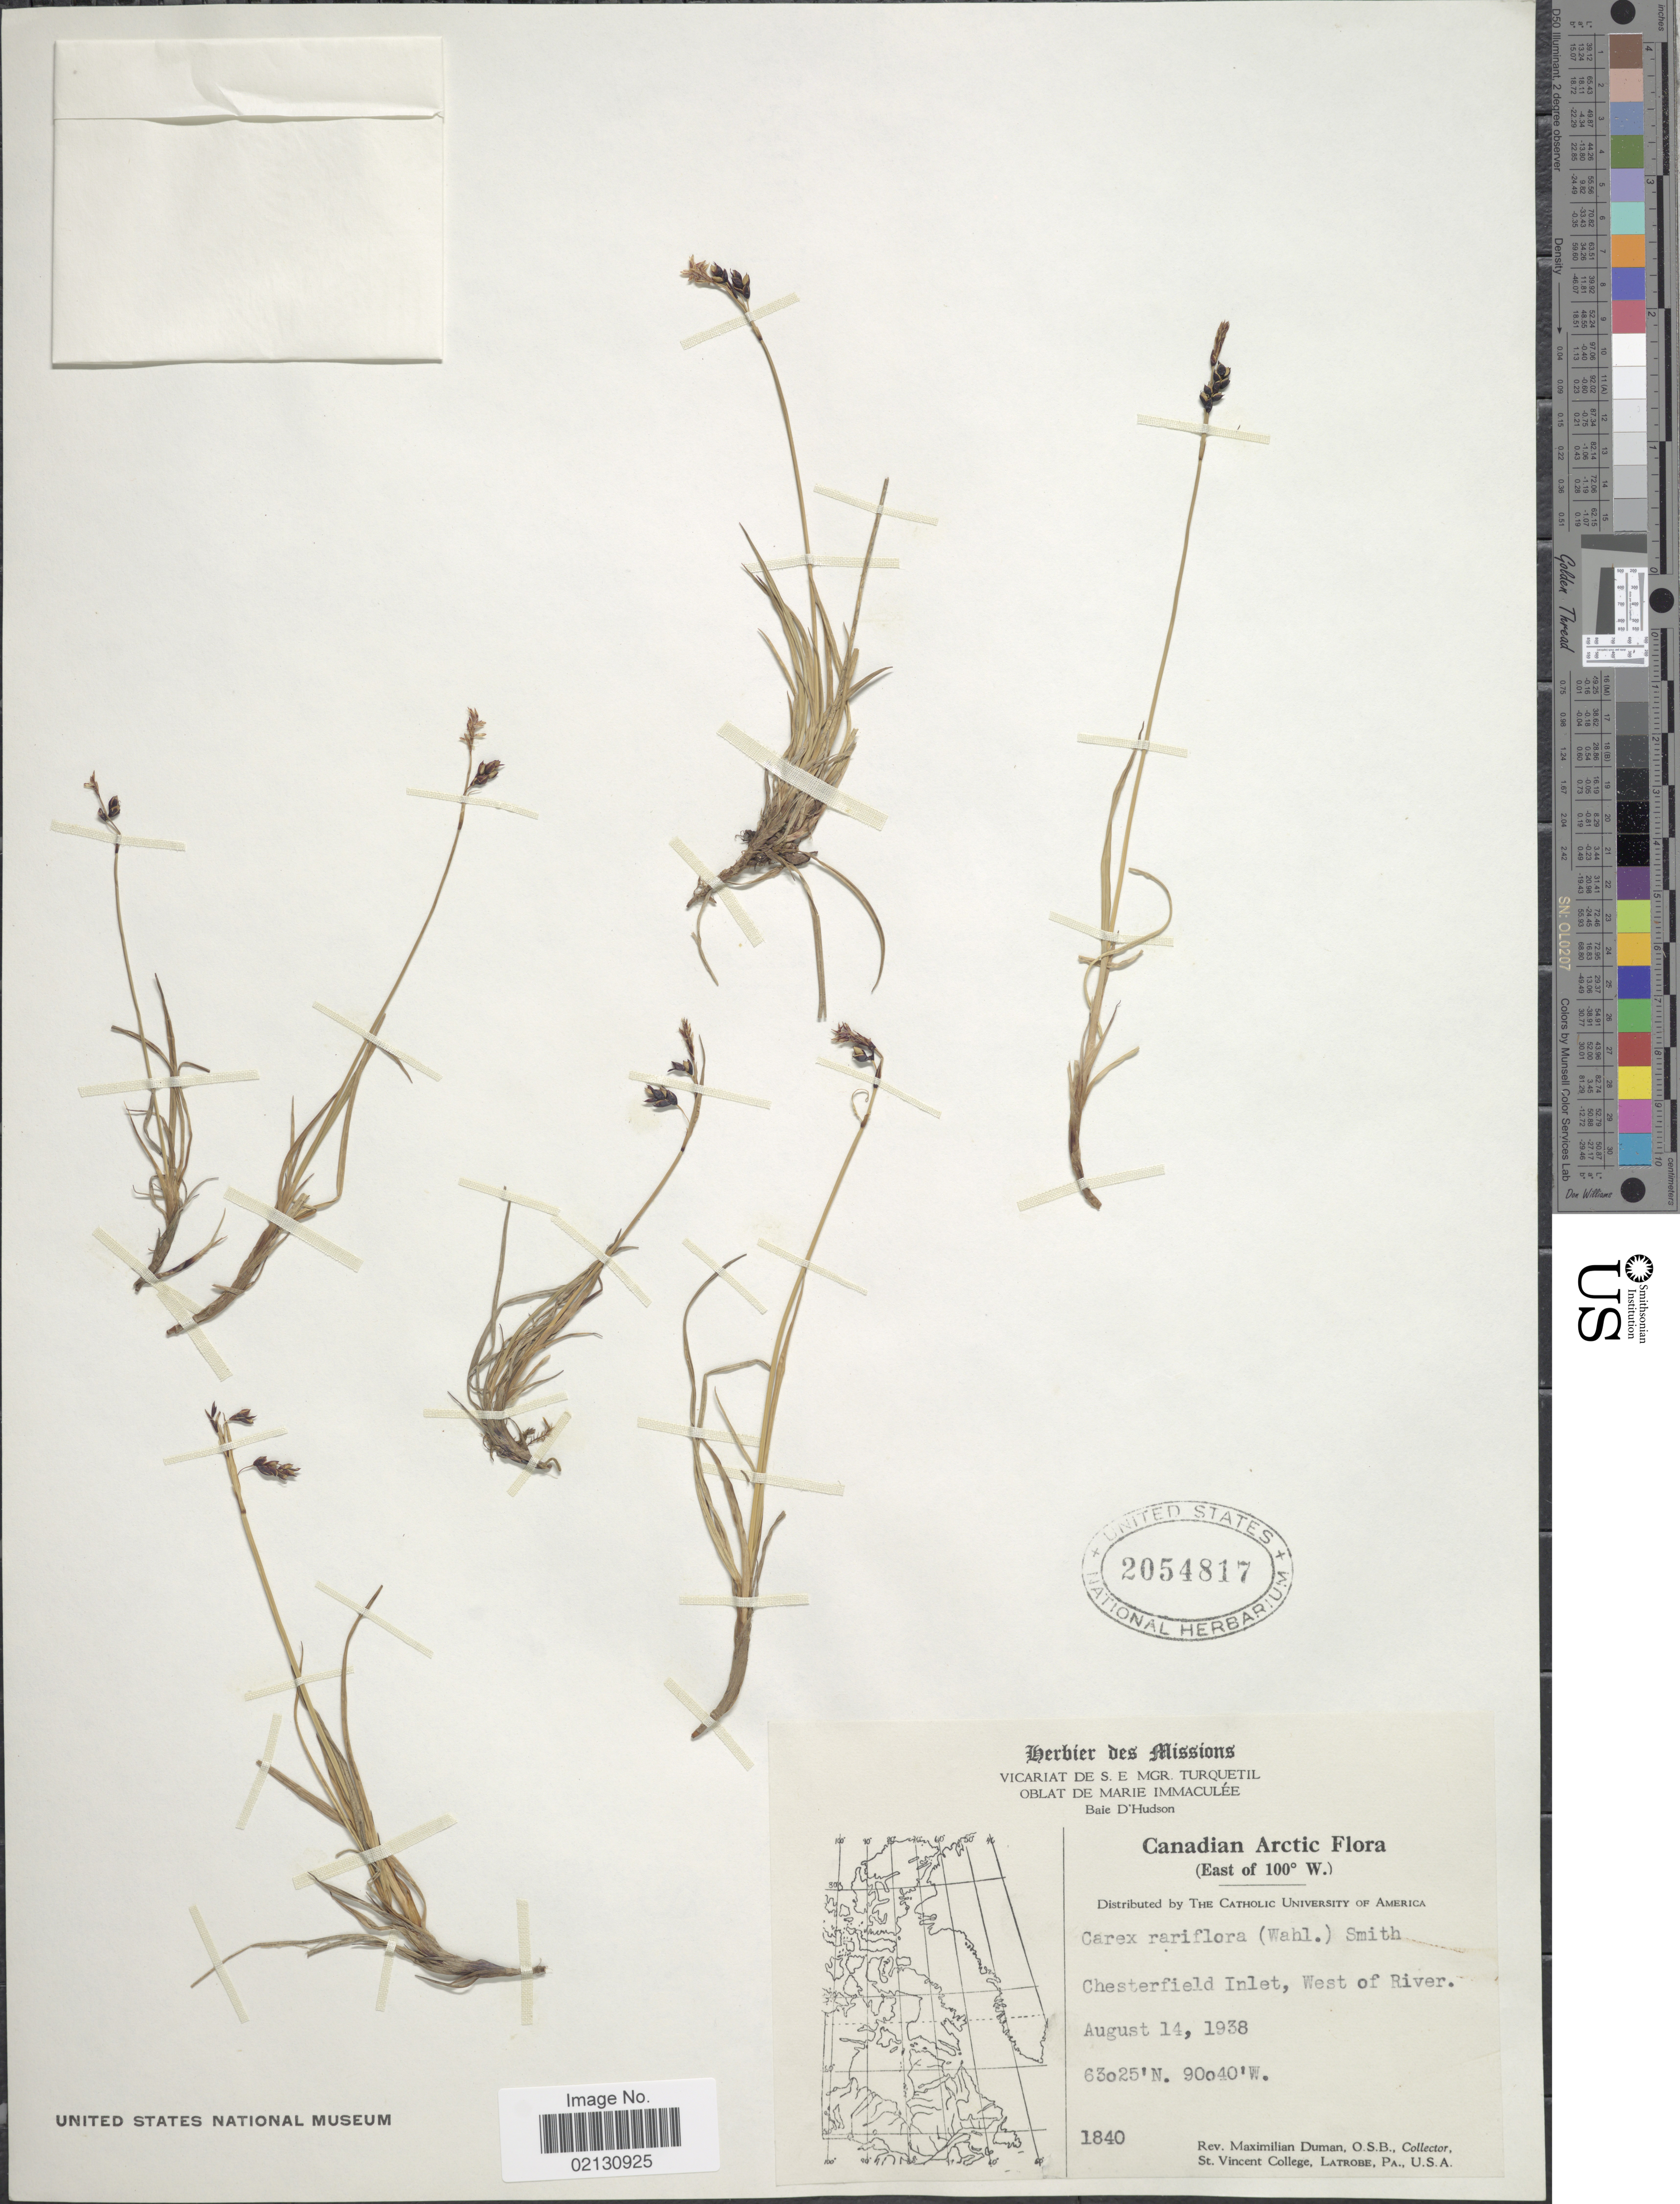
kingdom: Plantae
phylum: Tracheophyta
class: Liliopsida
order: Poales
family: Cyperaceae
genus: Carex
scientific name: Carex rariflora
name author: (Wahlenb.) Sm.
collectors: M. Duman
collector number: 1840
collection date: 1938-08-14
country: Canada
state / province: Nunavut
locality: Canadian Arctic (East of 100° W.). Chesterfield Inlet, West of River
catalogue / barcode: US 2054817